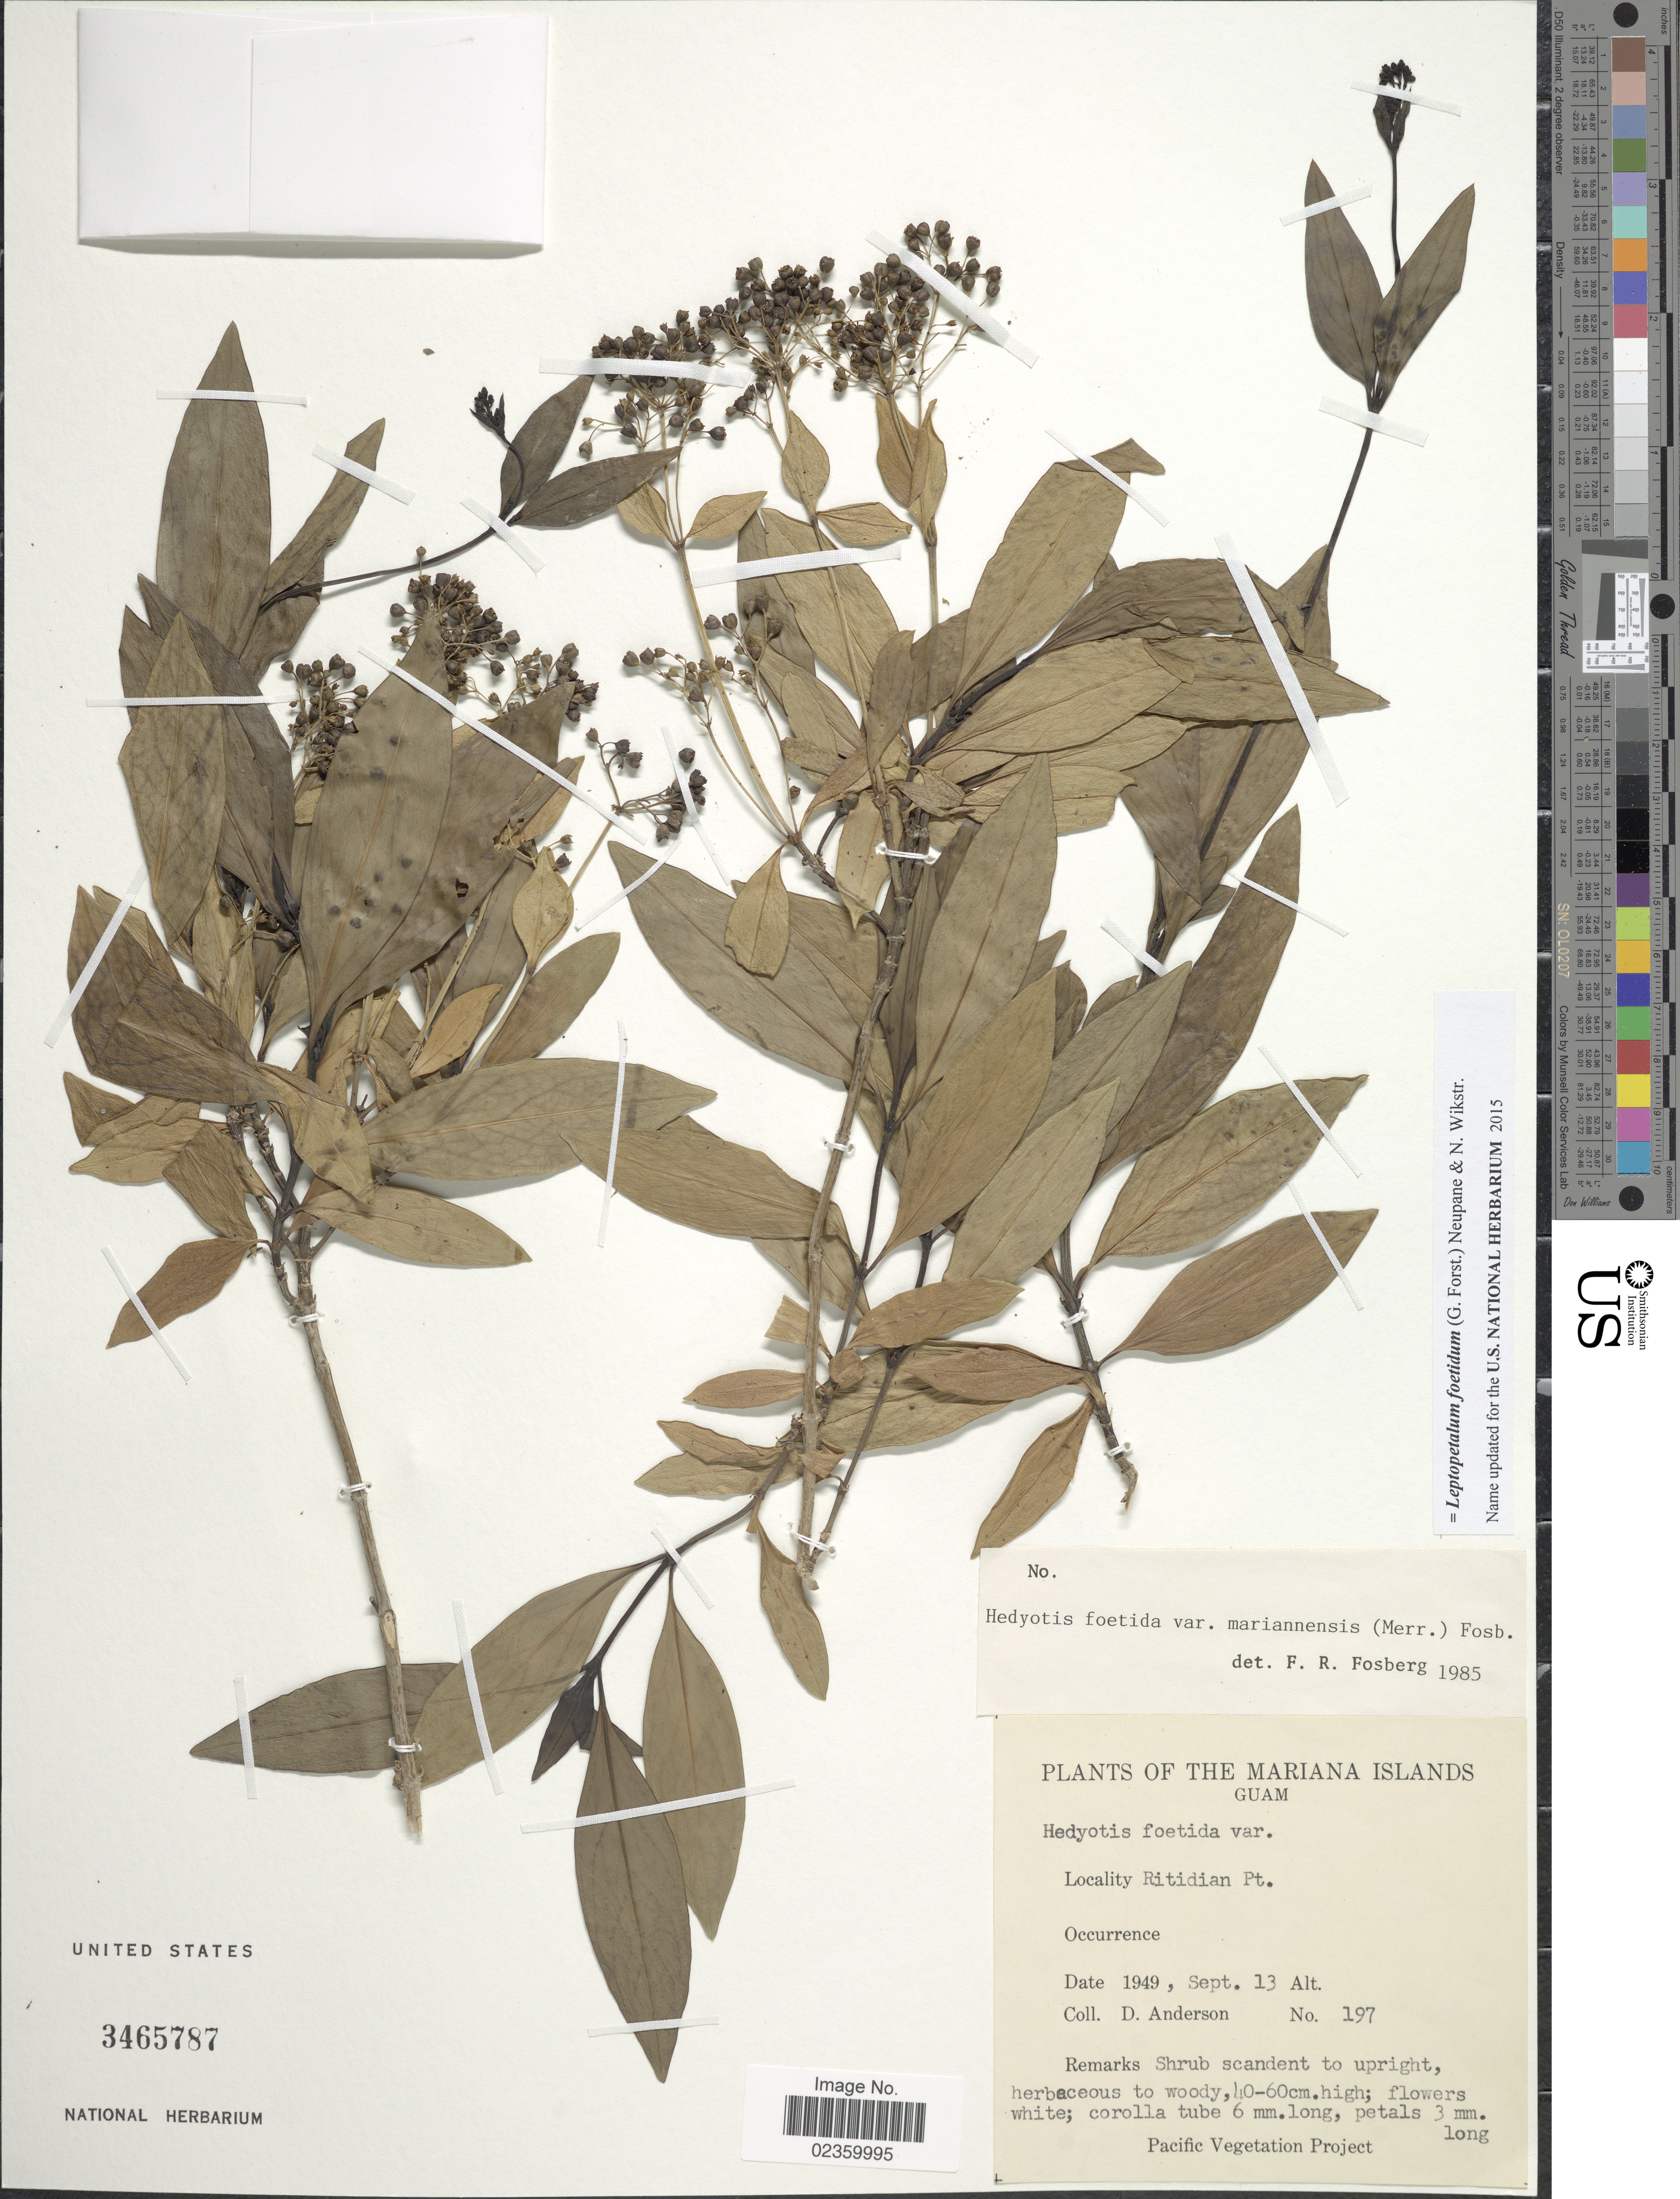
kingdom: Plantae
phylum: Tracheophyta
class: Magnoliopsida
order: Gentianales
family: Rubiaceae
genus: Leptopetalum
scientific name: Leptopetalum foetidum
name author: (G. Forst.) Neupane & N. Wikstr.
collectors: D. Anderson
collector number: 197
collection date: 1949-09-13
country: Guam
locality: The Mariana Islands. Ritidian Pt.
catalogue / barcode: US 3465787